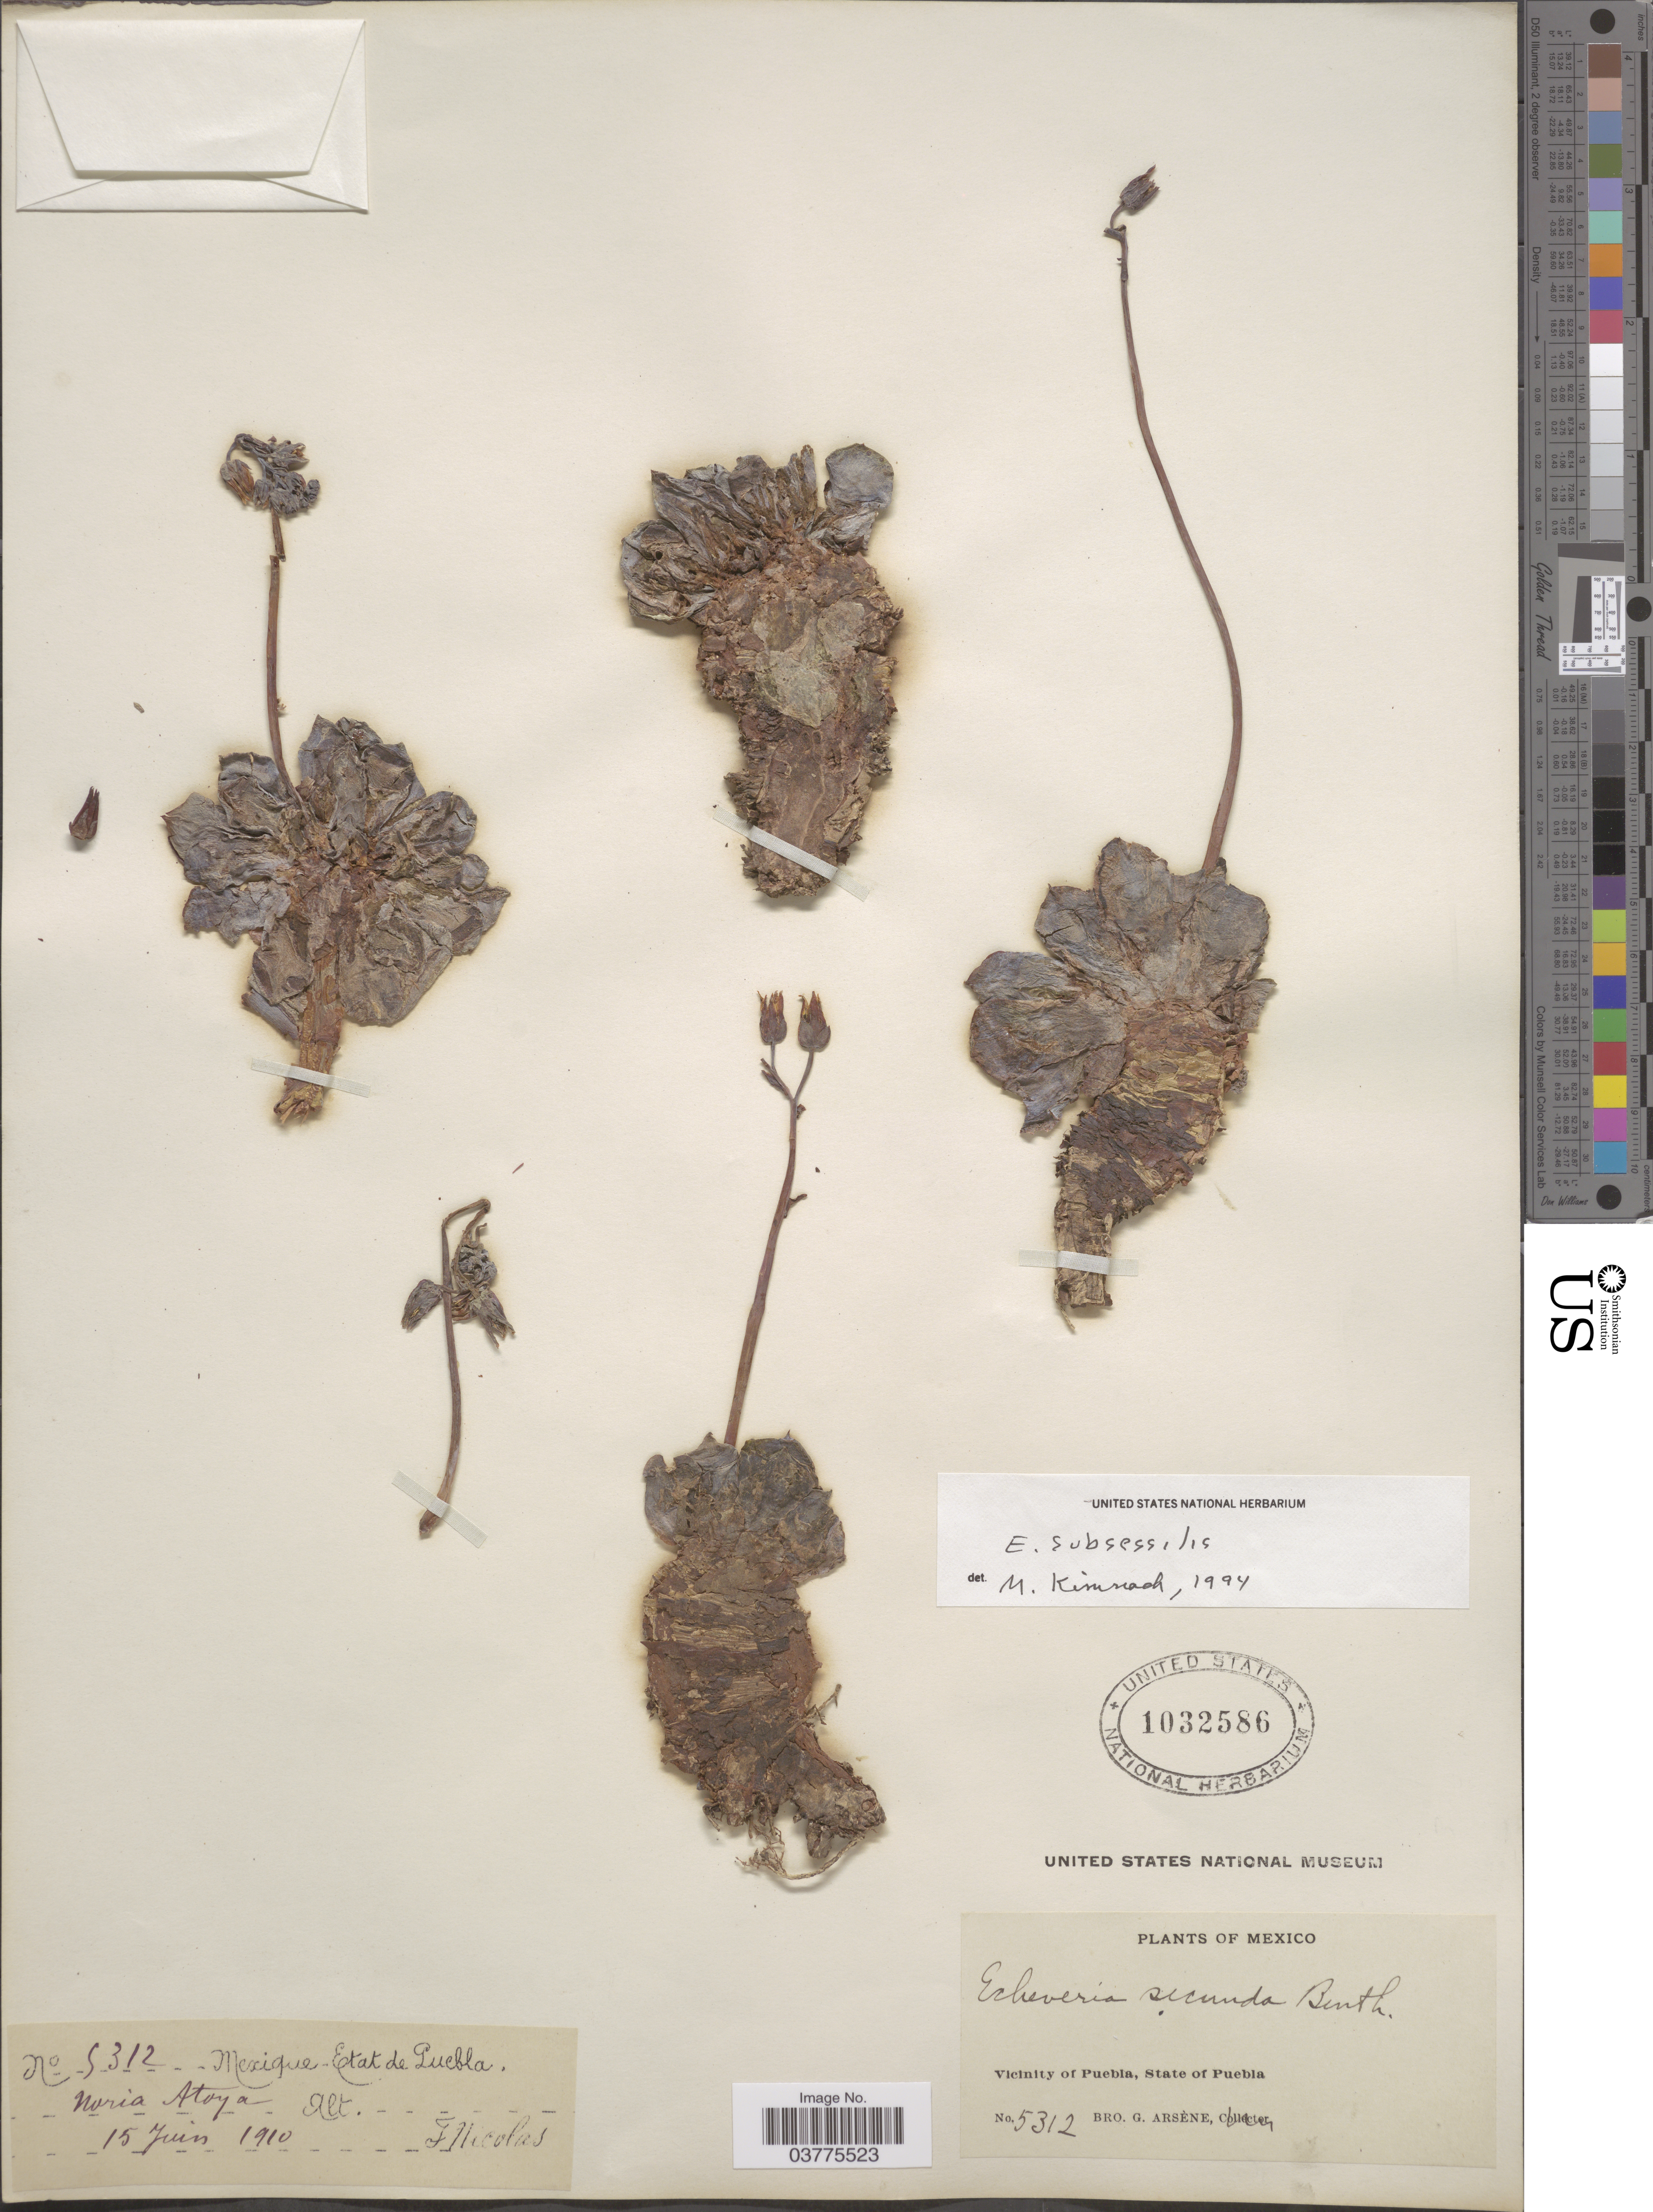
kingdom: Plantae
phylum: Tracheophyta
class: Magnoliopsida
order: Saxifragales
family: Crassulaceae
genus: Echeveria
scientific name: Echeveria subsessilis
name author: Rose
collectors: F. Nicolas & Bro. G. Arsène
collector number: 5312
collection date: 1910-06-15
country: Mexico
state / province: Puebla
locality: Mexique. Etat de Puebla. Noria Atoya.* Vicinity of Puebla.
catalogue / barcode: US 1032586